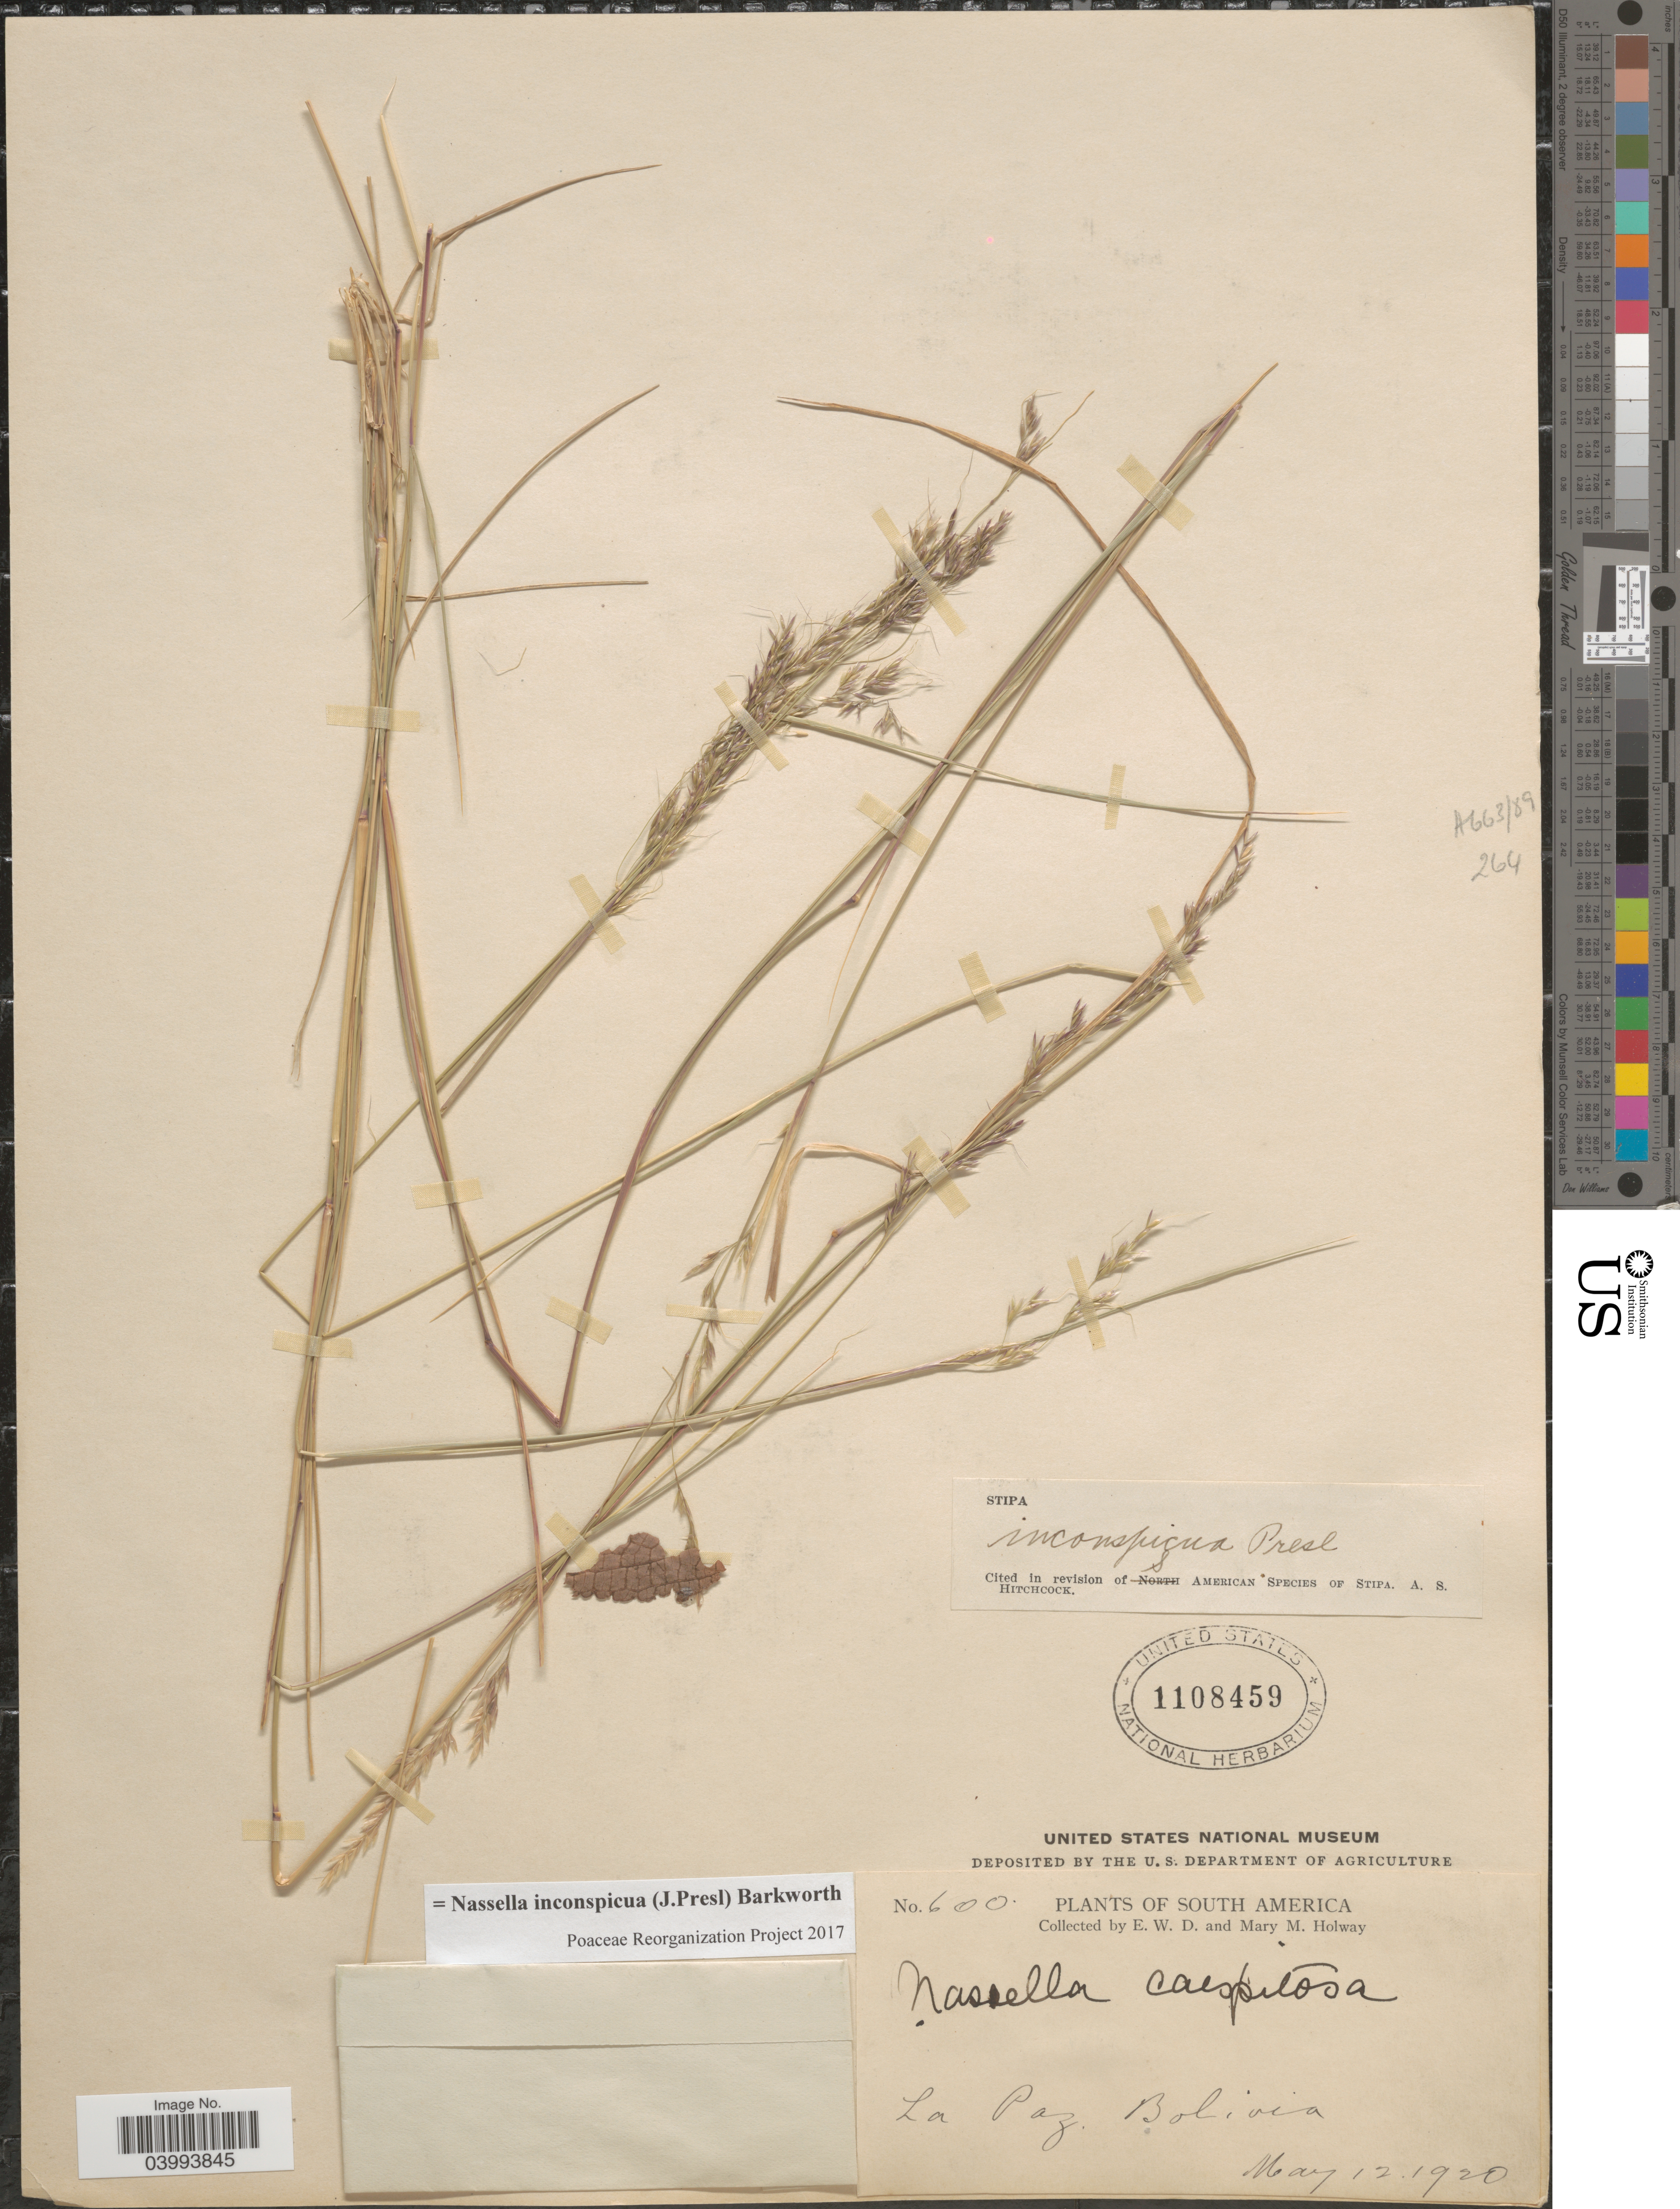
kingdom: Plantae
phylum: Tracheophyta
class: Liliopsida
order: Poales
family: Poaceae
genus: Nassella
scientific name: Nassella inconspicua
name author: (J. Presl) Barkworth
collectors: E. W. D. Holway & M. M. Holway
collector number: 600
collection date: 1920-05-12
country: Bolivia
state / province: La Paz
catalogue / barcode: US 1108459